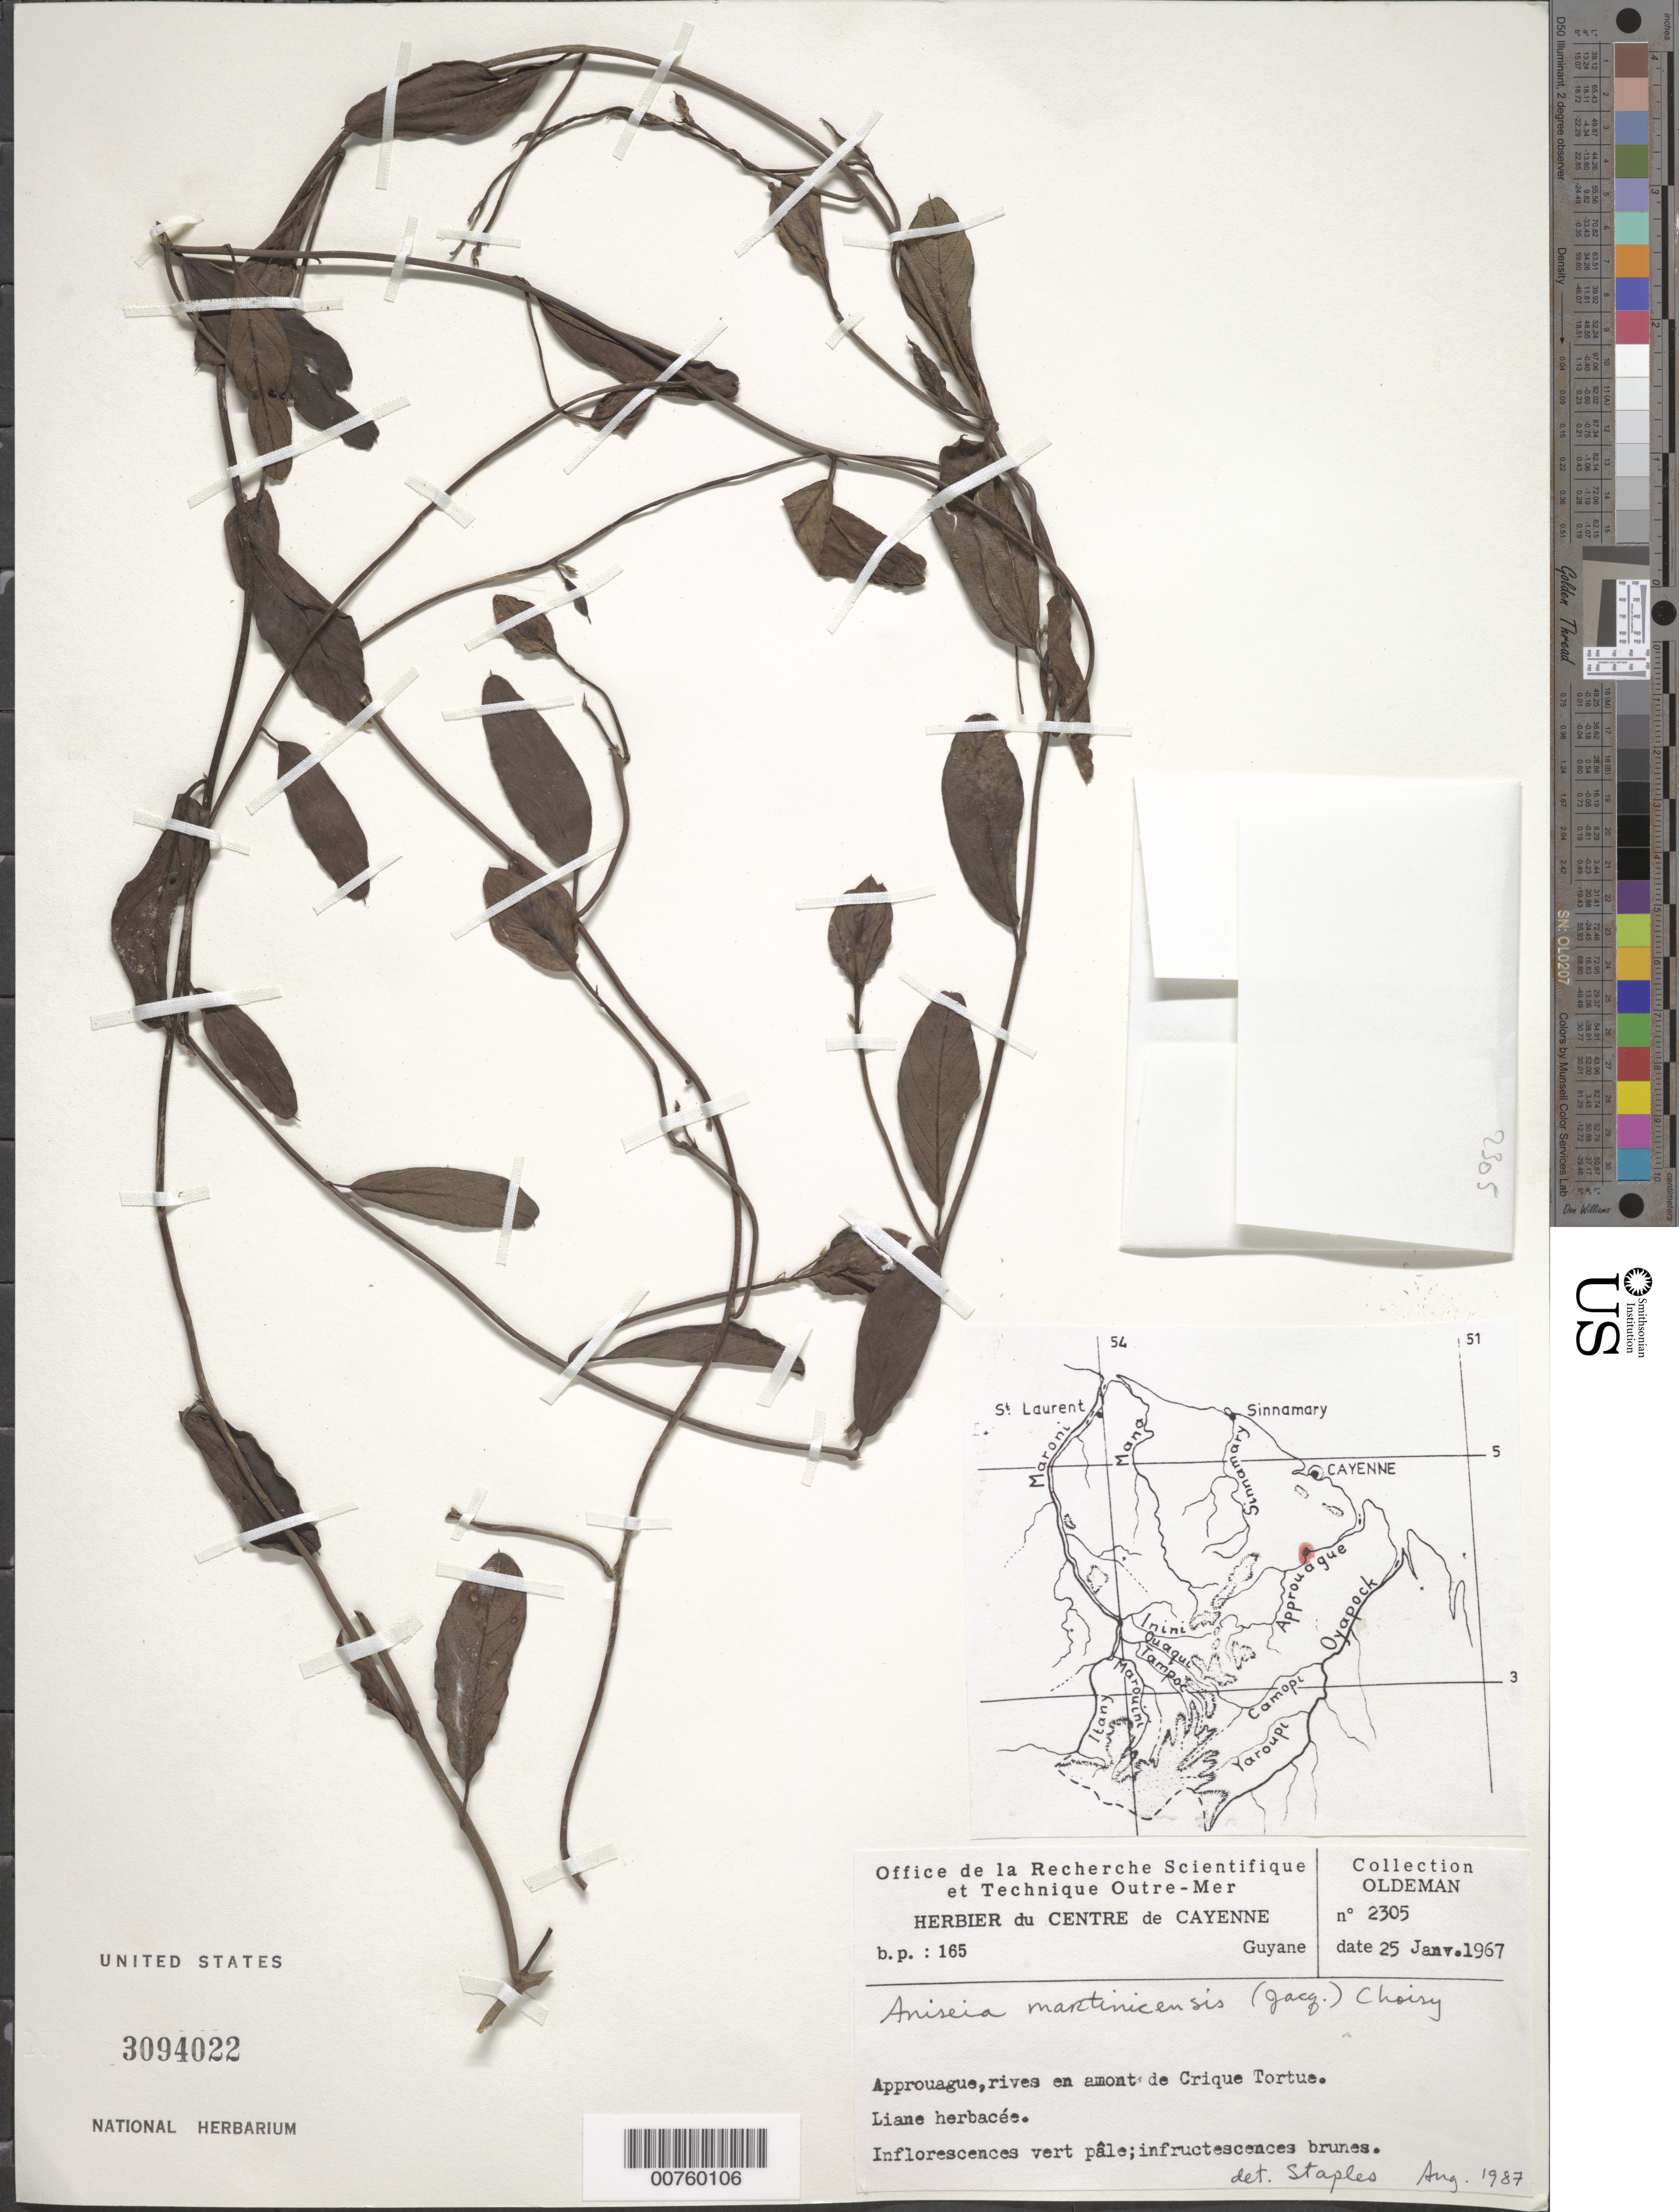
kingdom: Plantae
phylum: Tracheophyta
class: Magnoliopsida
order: Solanales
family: Convolvulaceae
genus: Aniseia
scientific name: Aniseia martinicensis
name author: (Jacq.) Choisy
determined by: Staples, G. W.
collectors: R. Oldeman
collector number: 2305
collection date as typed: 25-Jan-67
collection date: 1967-01-25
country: French Guiana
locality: Approuague R., Crique Tortue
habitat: Riverbank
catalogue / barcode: US 3094022